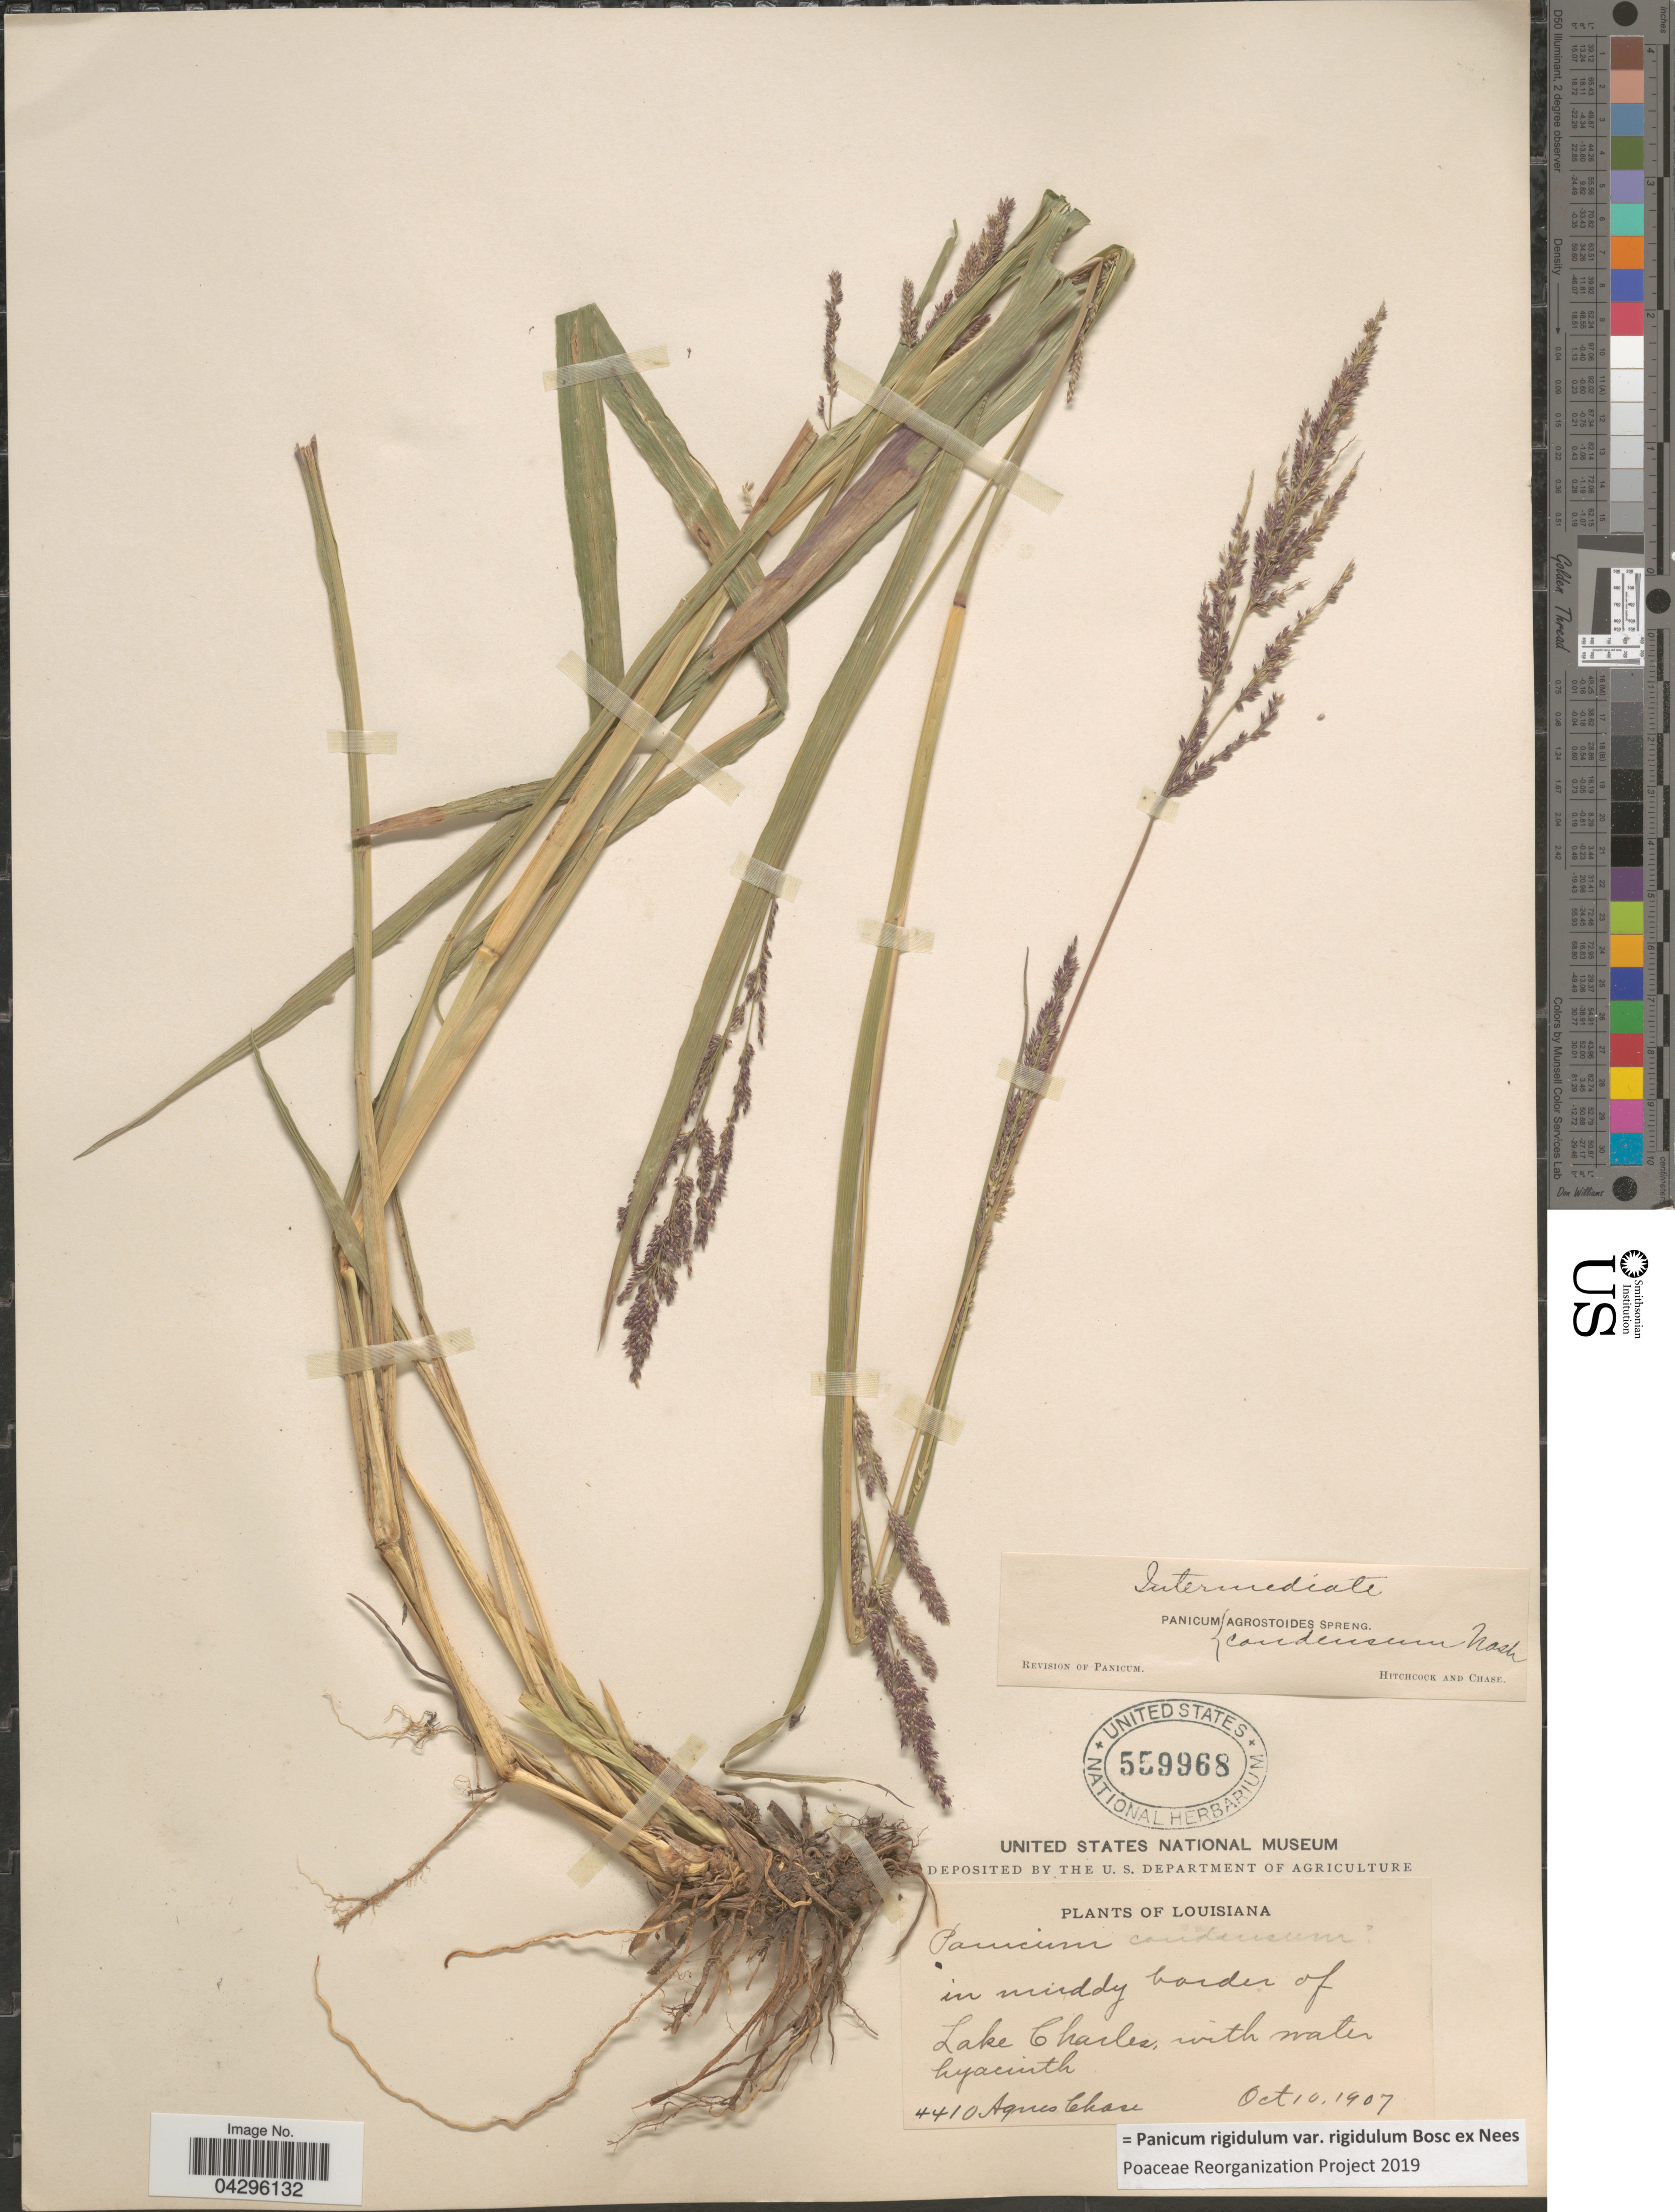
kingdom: Plantae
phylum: Tracheophyta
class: Liliopsida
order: Poales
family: Poaceae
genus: Panicum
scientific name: Panicum rigidulum var. rigidulum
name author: Bosc ex Nees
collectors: A. Chase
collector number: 4410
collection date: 1907-10-10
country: United States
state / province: Louisiana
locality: In muddy border of Lake Charles, with water hyacinth.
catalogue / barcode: US 559968